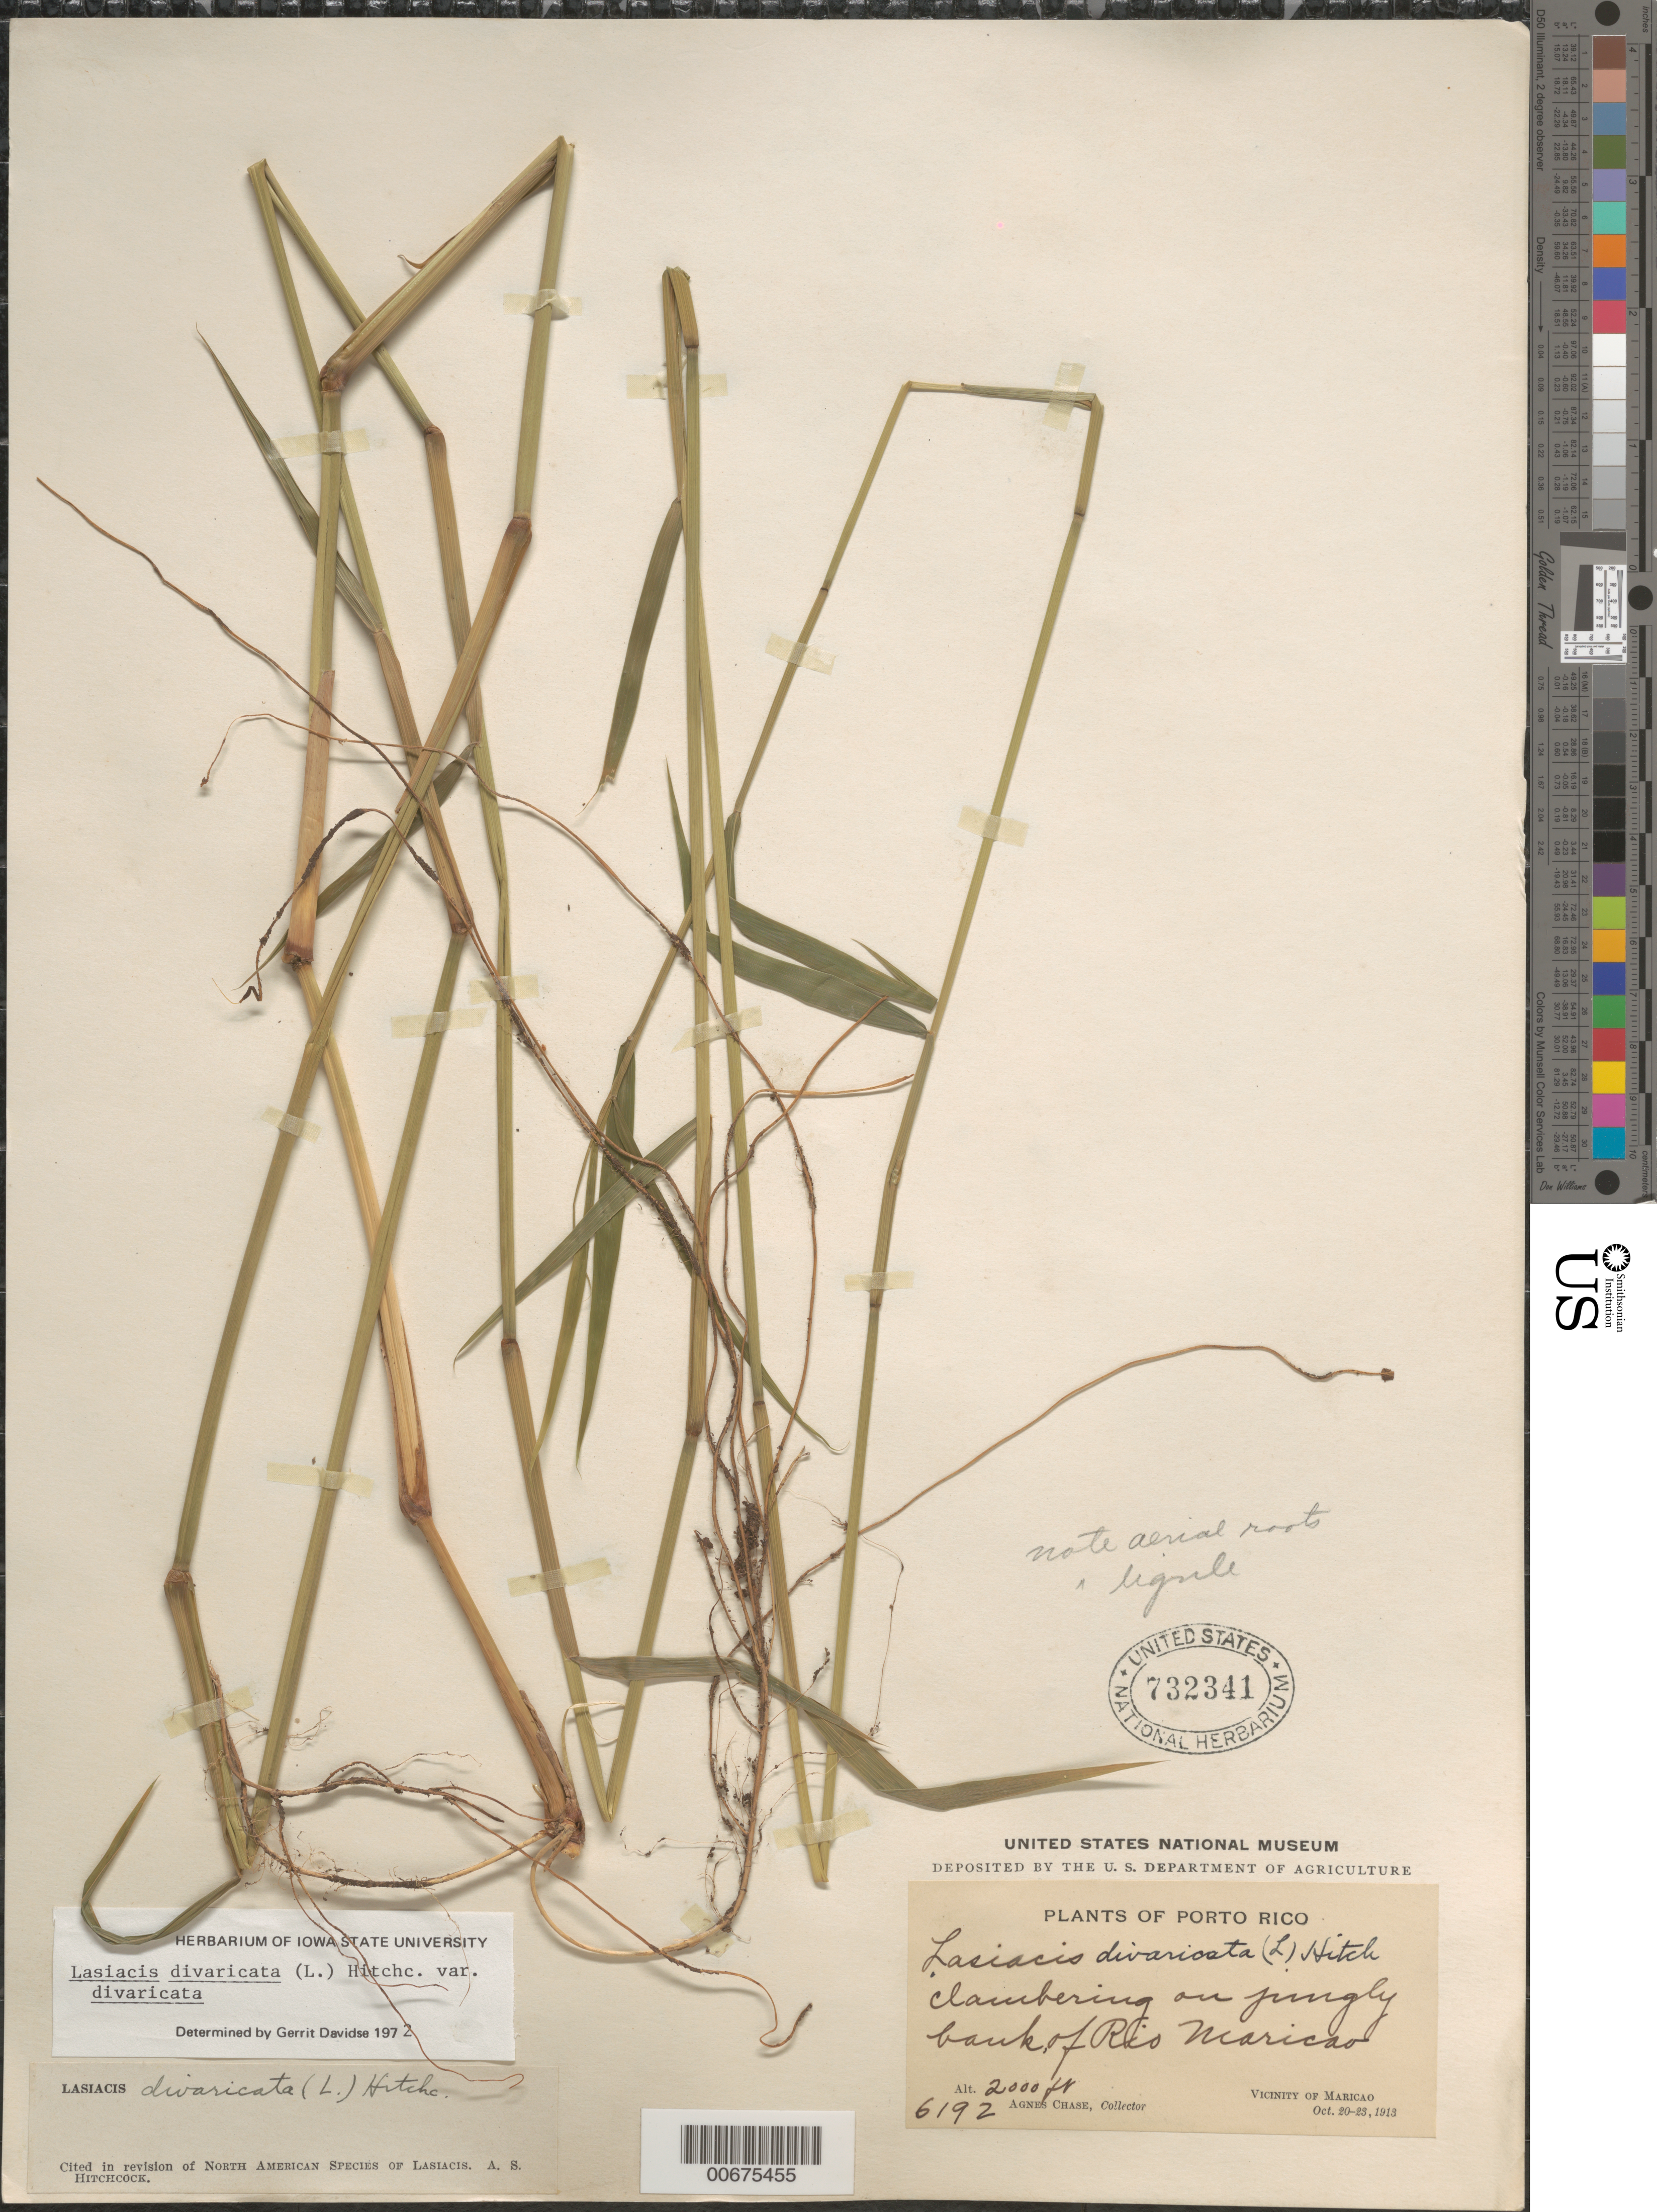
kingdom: Plantae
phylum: Tracheophyta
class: Liliopsida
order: Poales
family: Poaceae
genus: Lasiacis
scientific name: Lasiacis divaricata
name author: (L.) Hitchc.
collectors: A. Chase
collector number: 6192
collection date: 1913-10-20/1913-10-23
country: Puerto Rico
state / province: Maricao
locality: Porto Rico. On jungly bank of Rio Maricao. Vicinity of Maricao.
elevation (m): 610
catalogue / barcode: US 732341